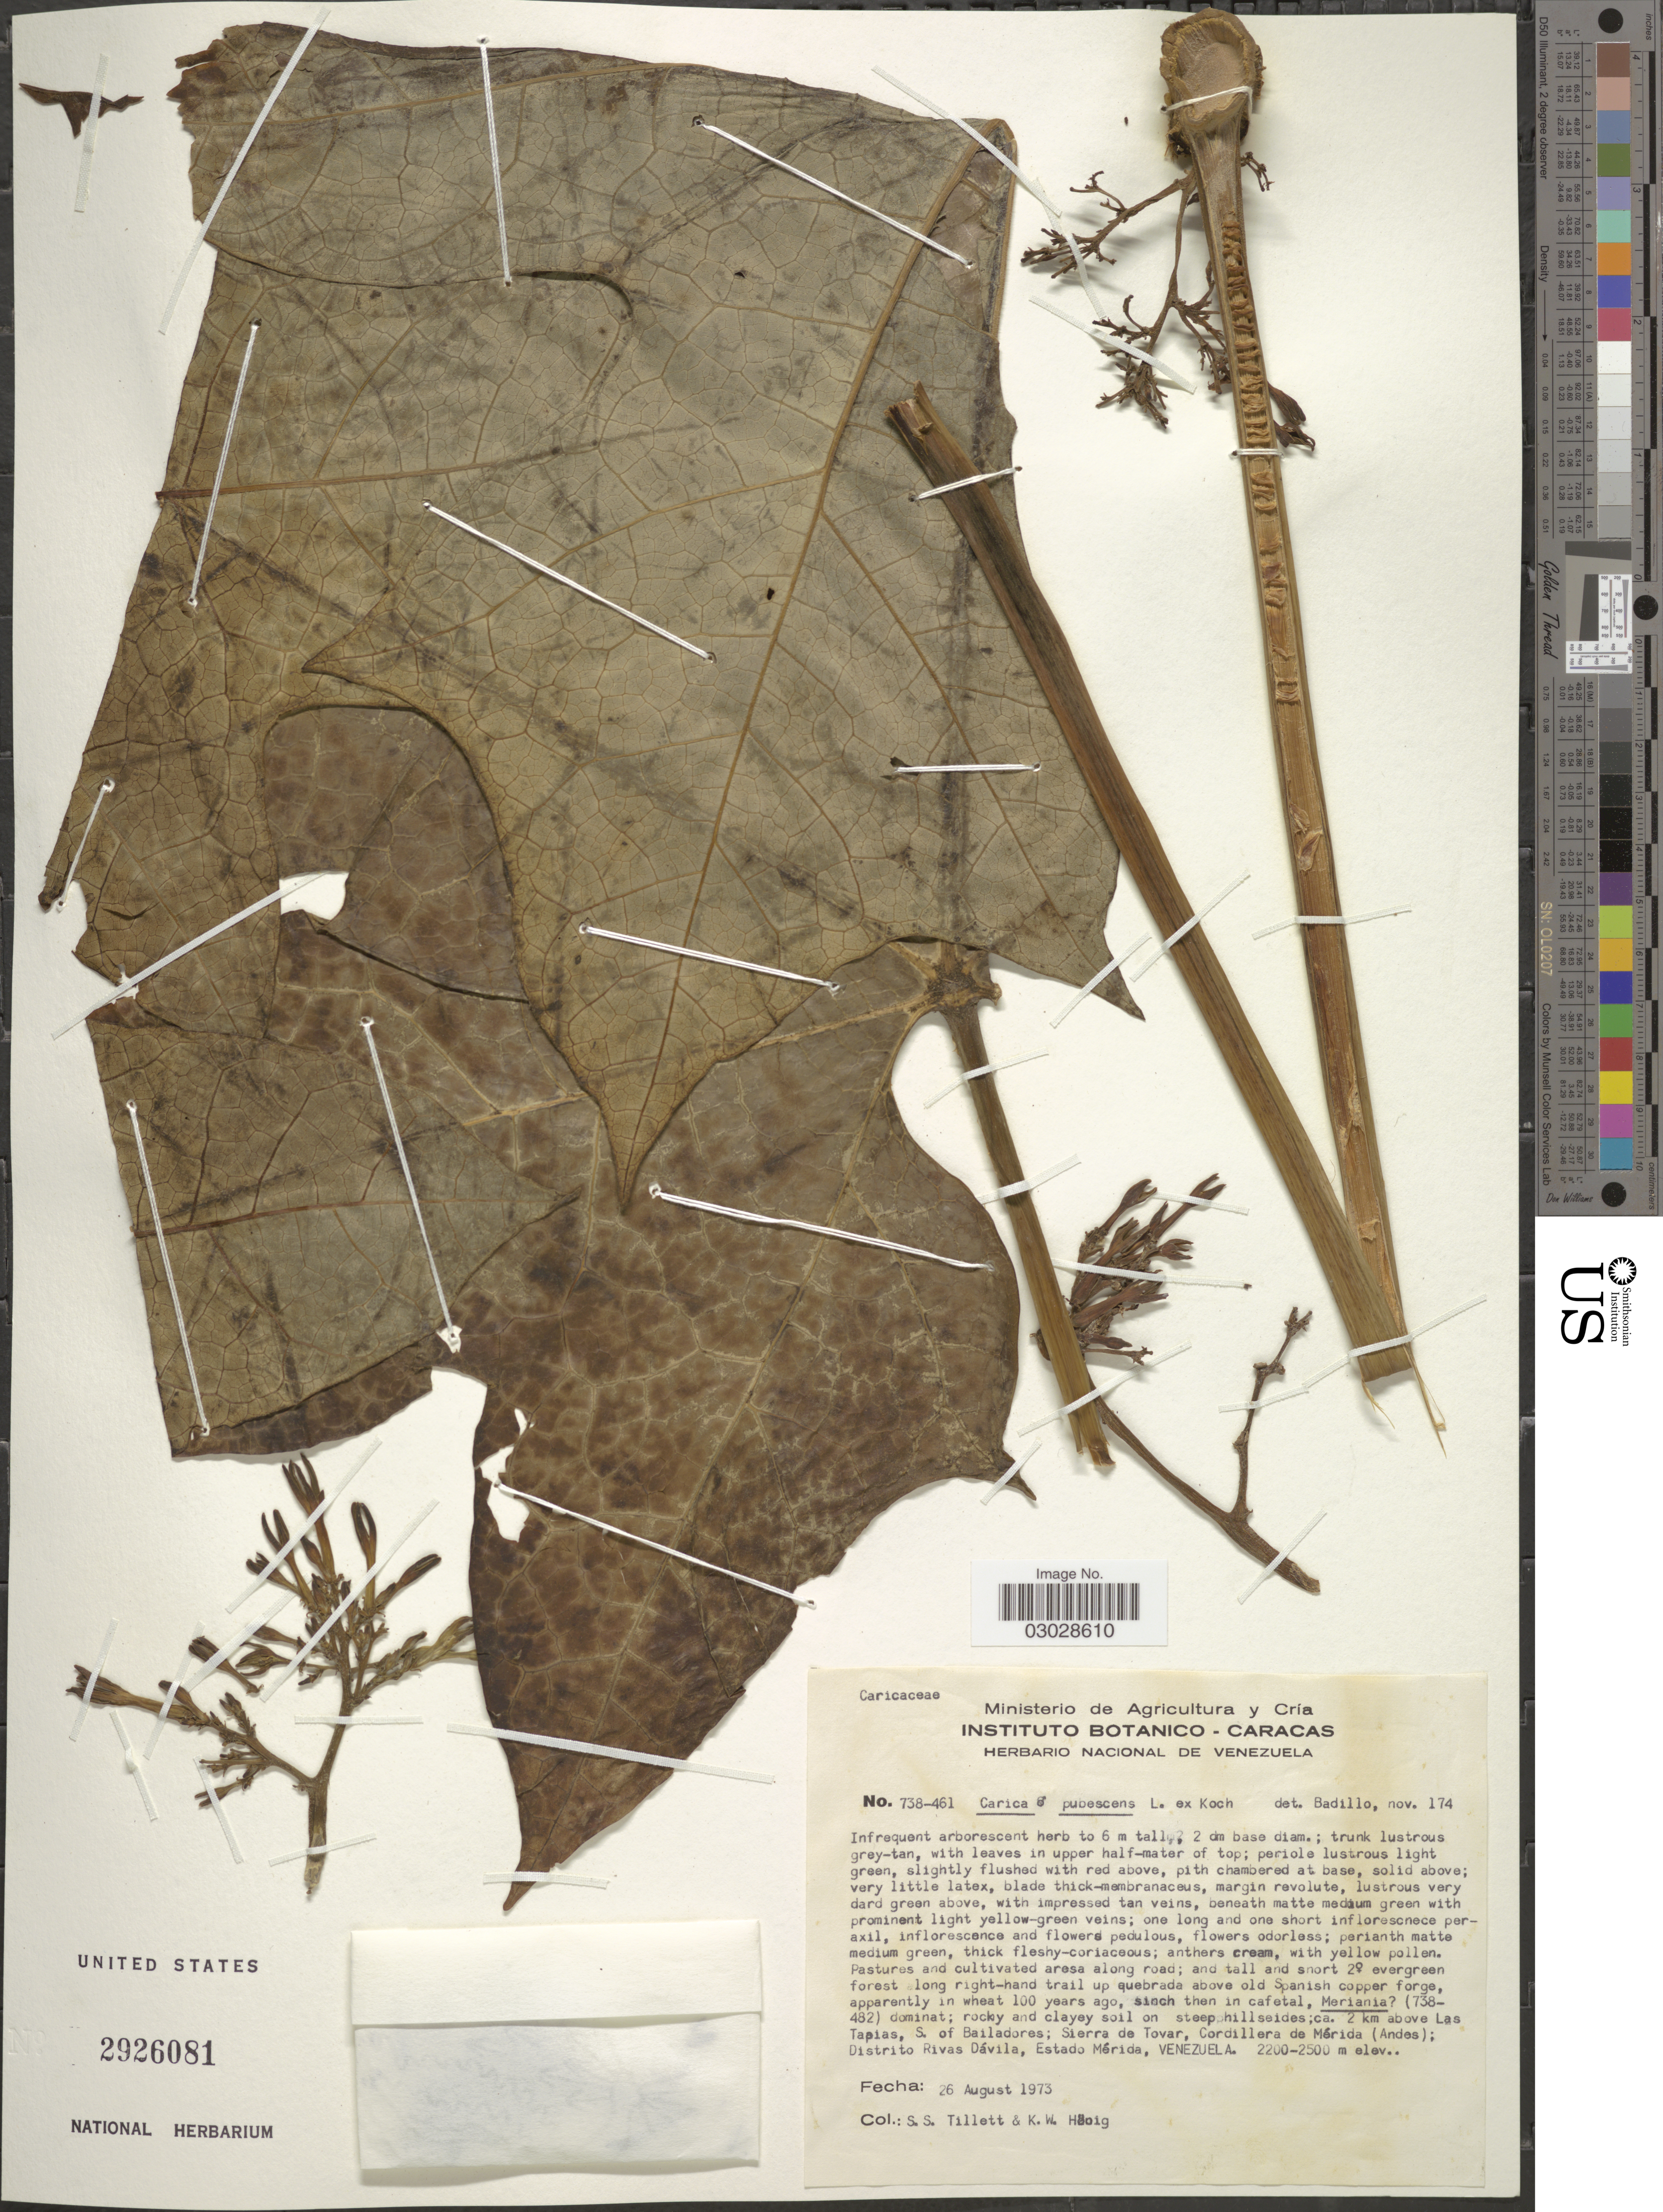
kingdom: Plantae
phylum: Tracheophyta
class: Magnoliopsida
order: Brassicales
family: Caricaceae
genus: Vasconcellea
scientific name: Vasconcellea pubescens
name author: A. DC.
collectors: S. S. Tillett & K. Höoig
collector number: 738-461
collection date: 1973-08-26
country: Venezuela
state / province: Mérida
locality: Ca. 2 km above Las Tapias, S. of Bailadores; Sierra de Tovar, Cordillera de Mérida (Andes); Distrito Rivas Dávila.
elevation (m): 2200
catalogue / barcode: US 2926081